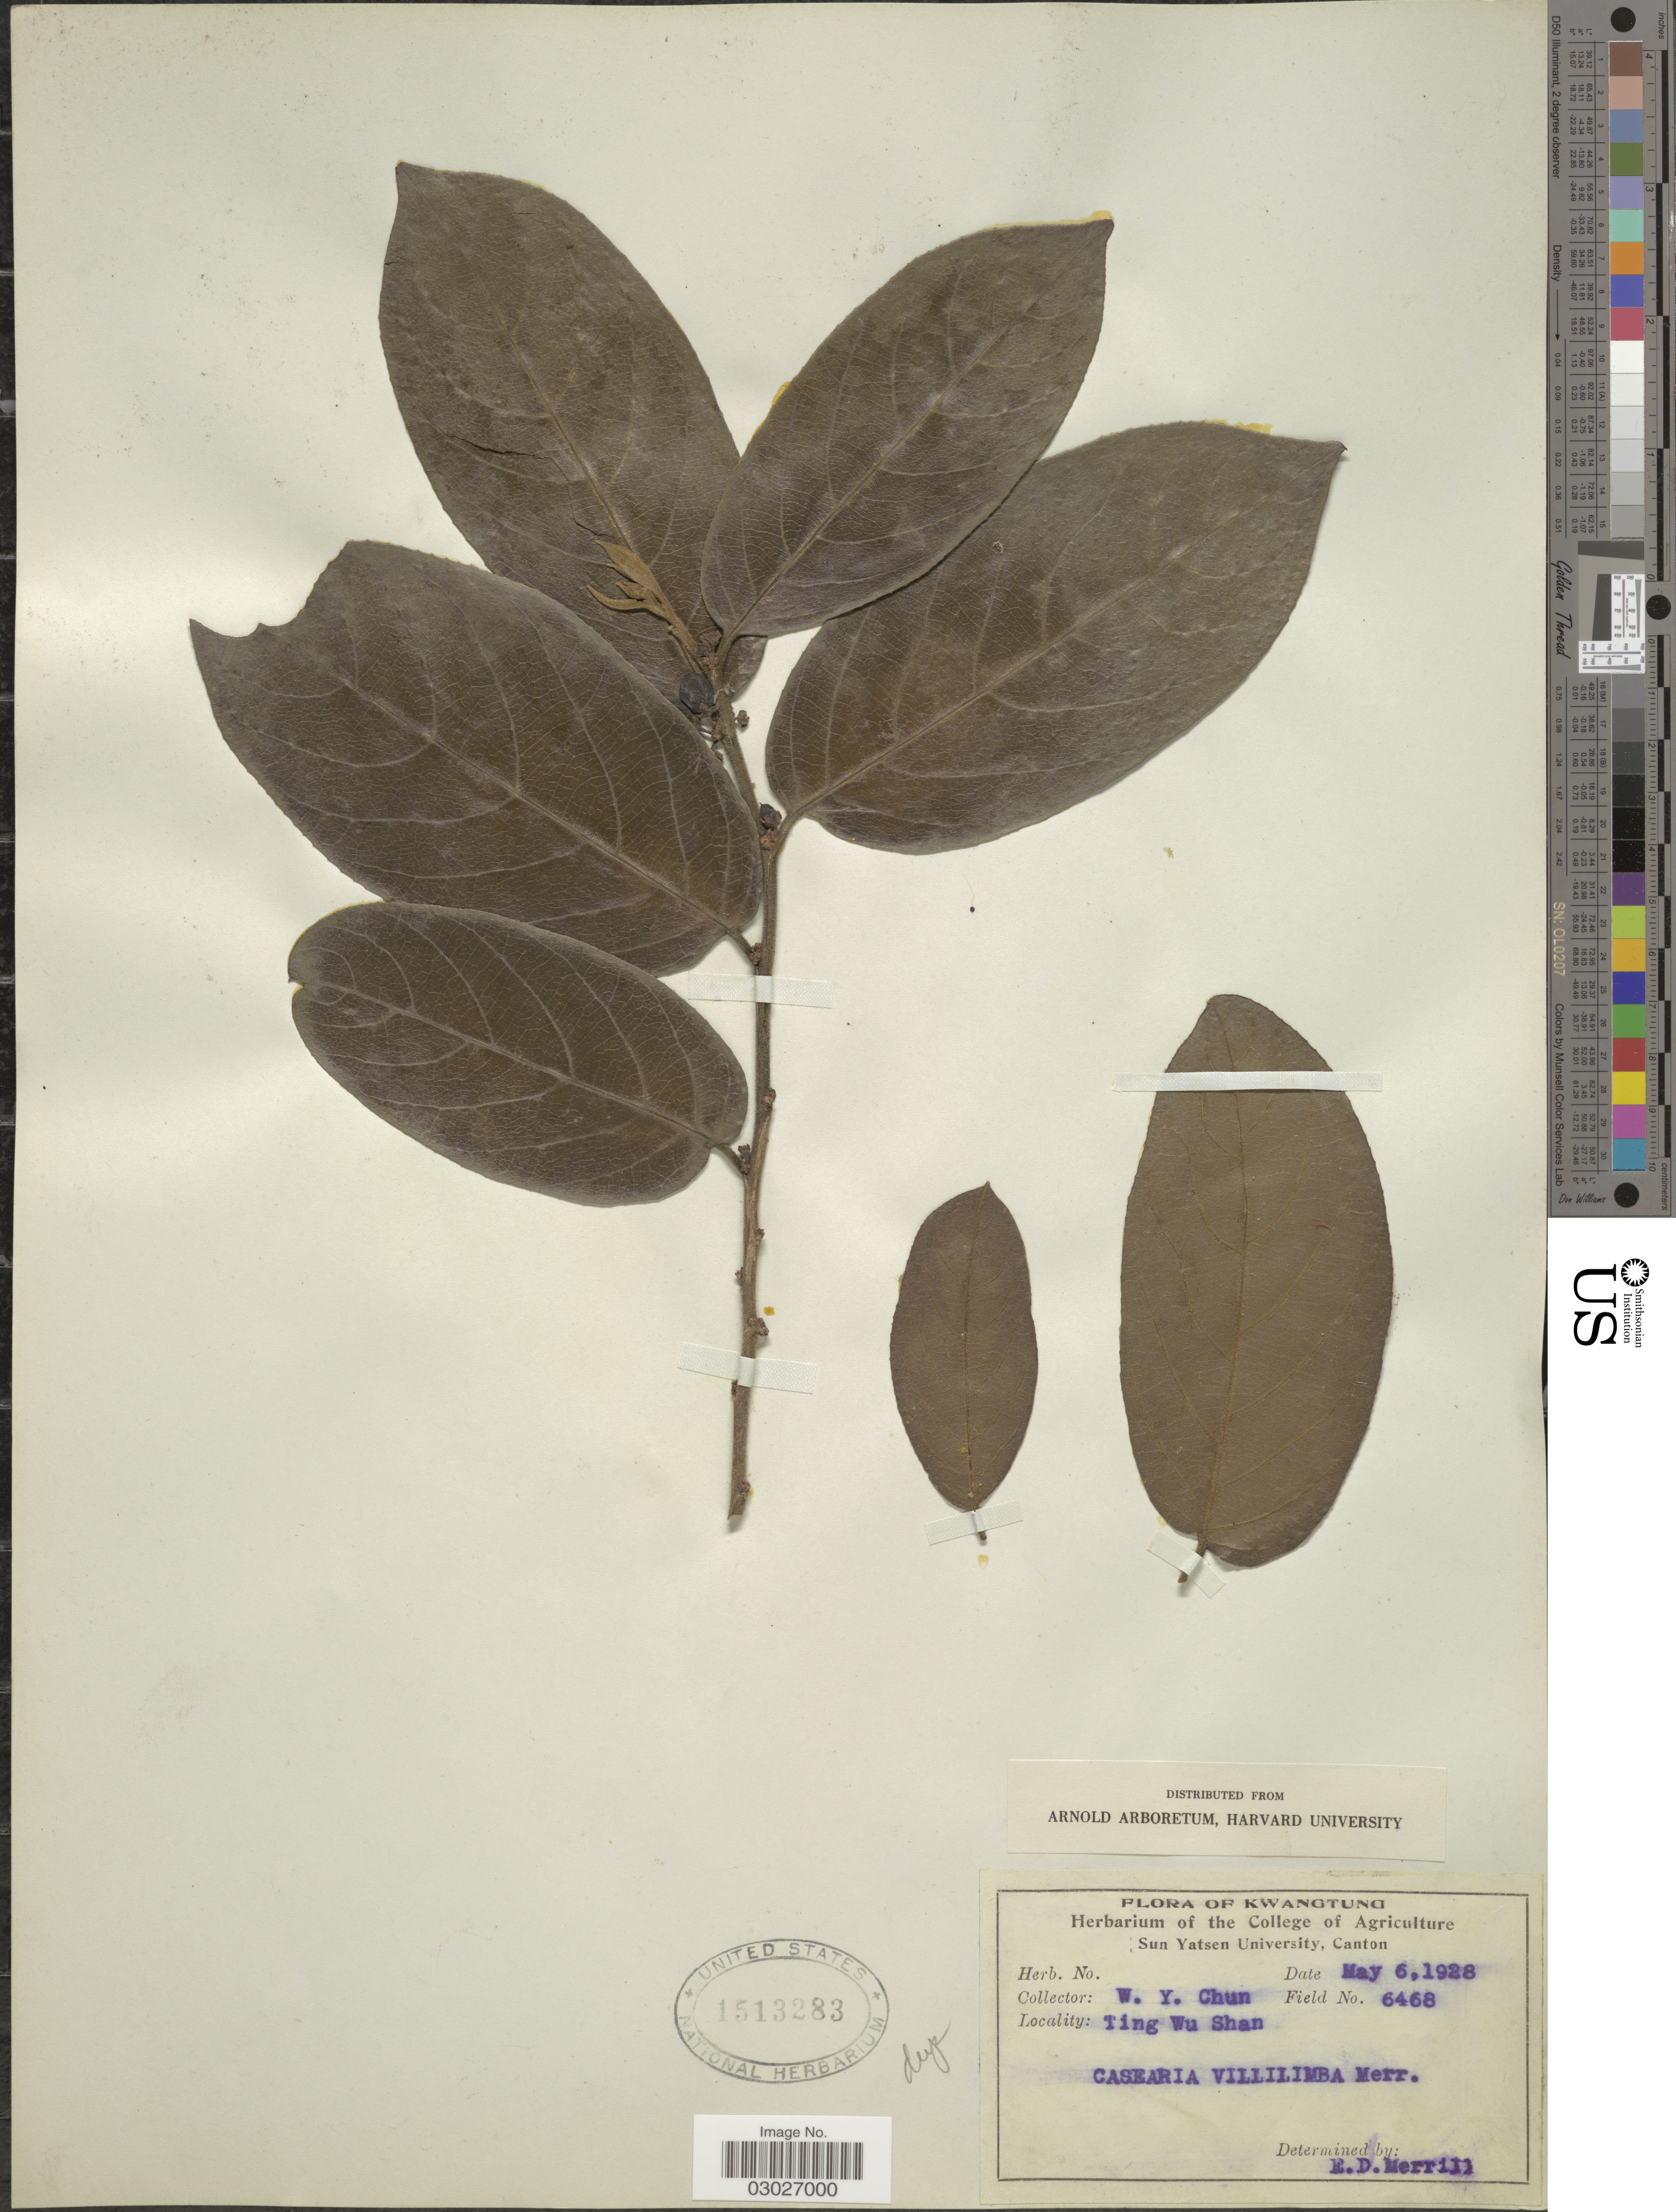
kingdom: Plantae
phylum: Tracheophyta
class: Magnoliopsida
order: Malpighiales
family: Salicaceae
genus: Casearia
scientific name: Casearia villilimba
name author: Merr.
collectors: W. Y. Chun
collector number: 6468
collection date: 1928-05-06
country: China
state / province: Guangdong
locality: Kwangtung. Ting Wu Shan.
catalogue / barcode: US 1513283